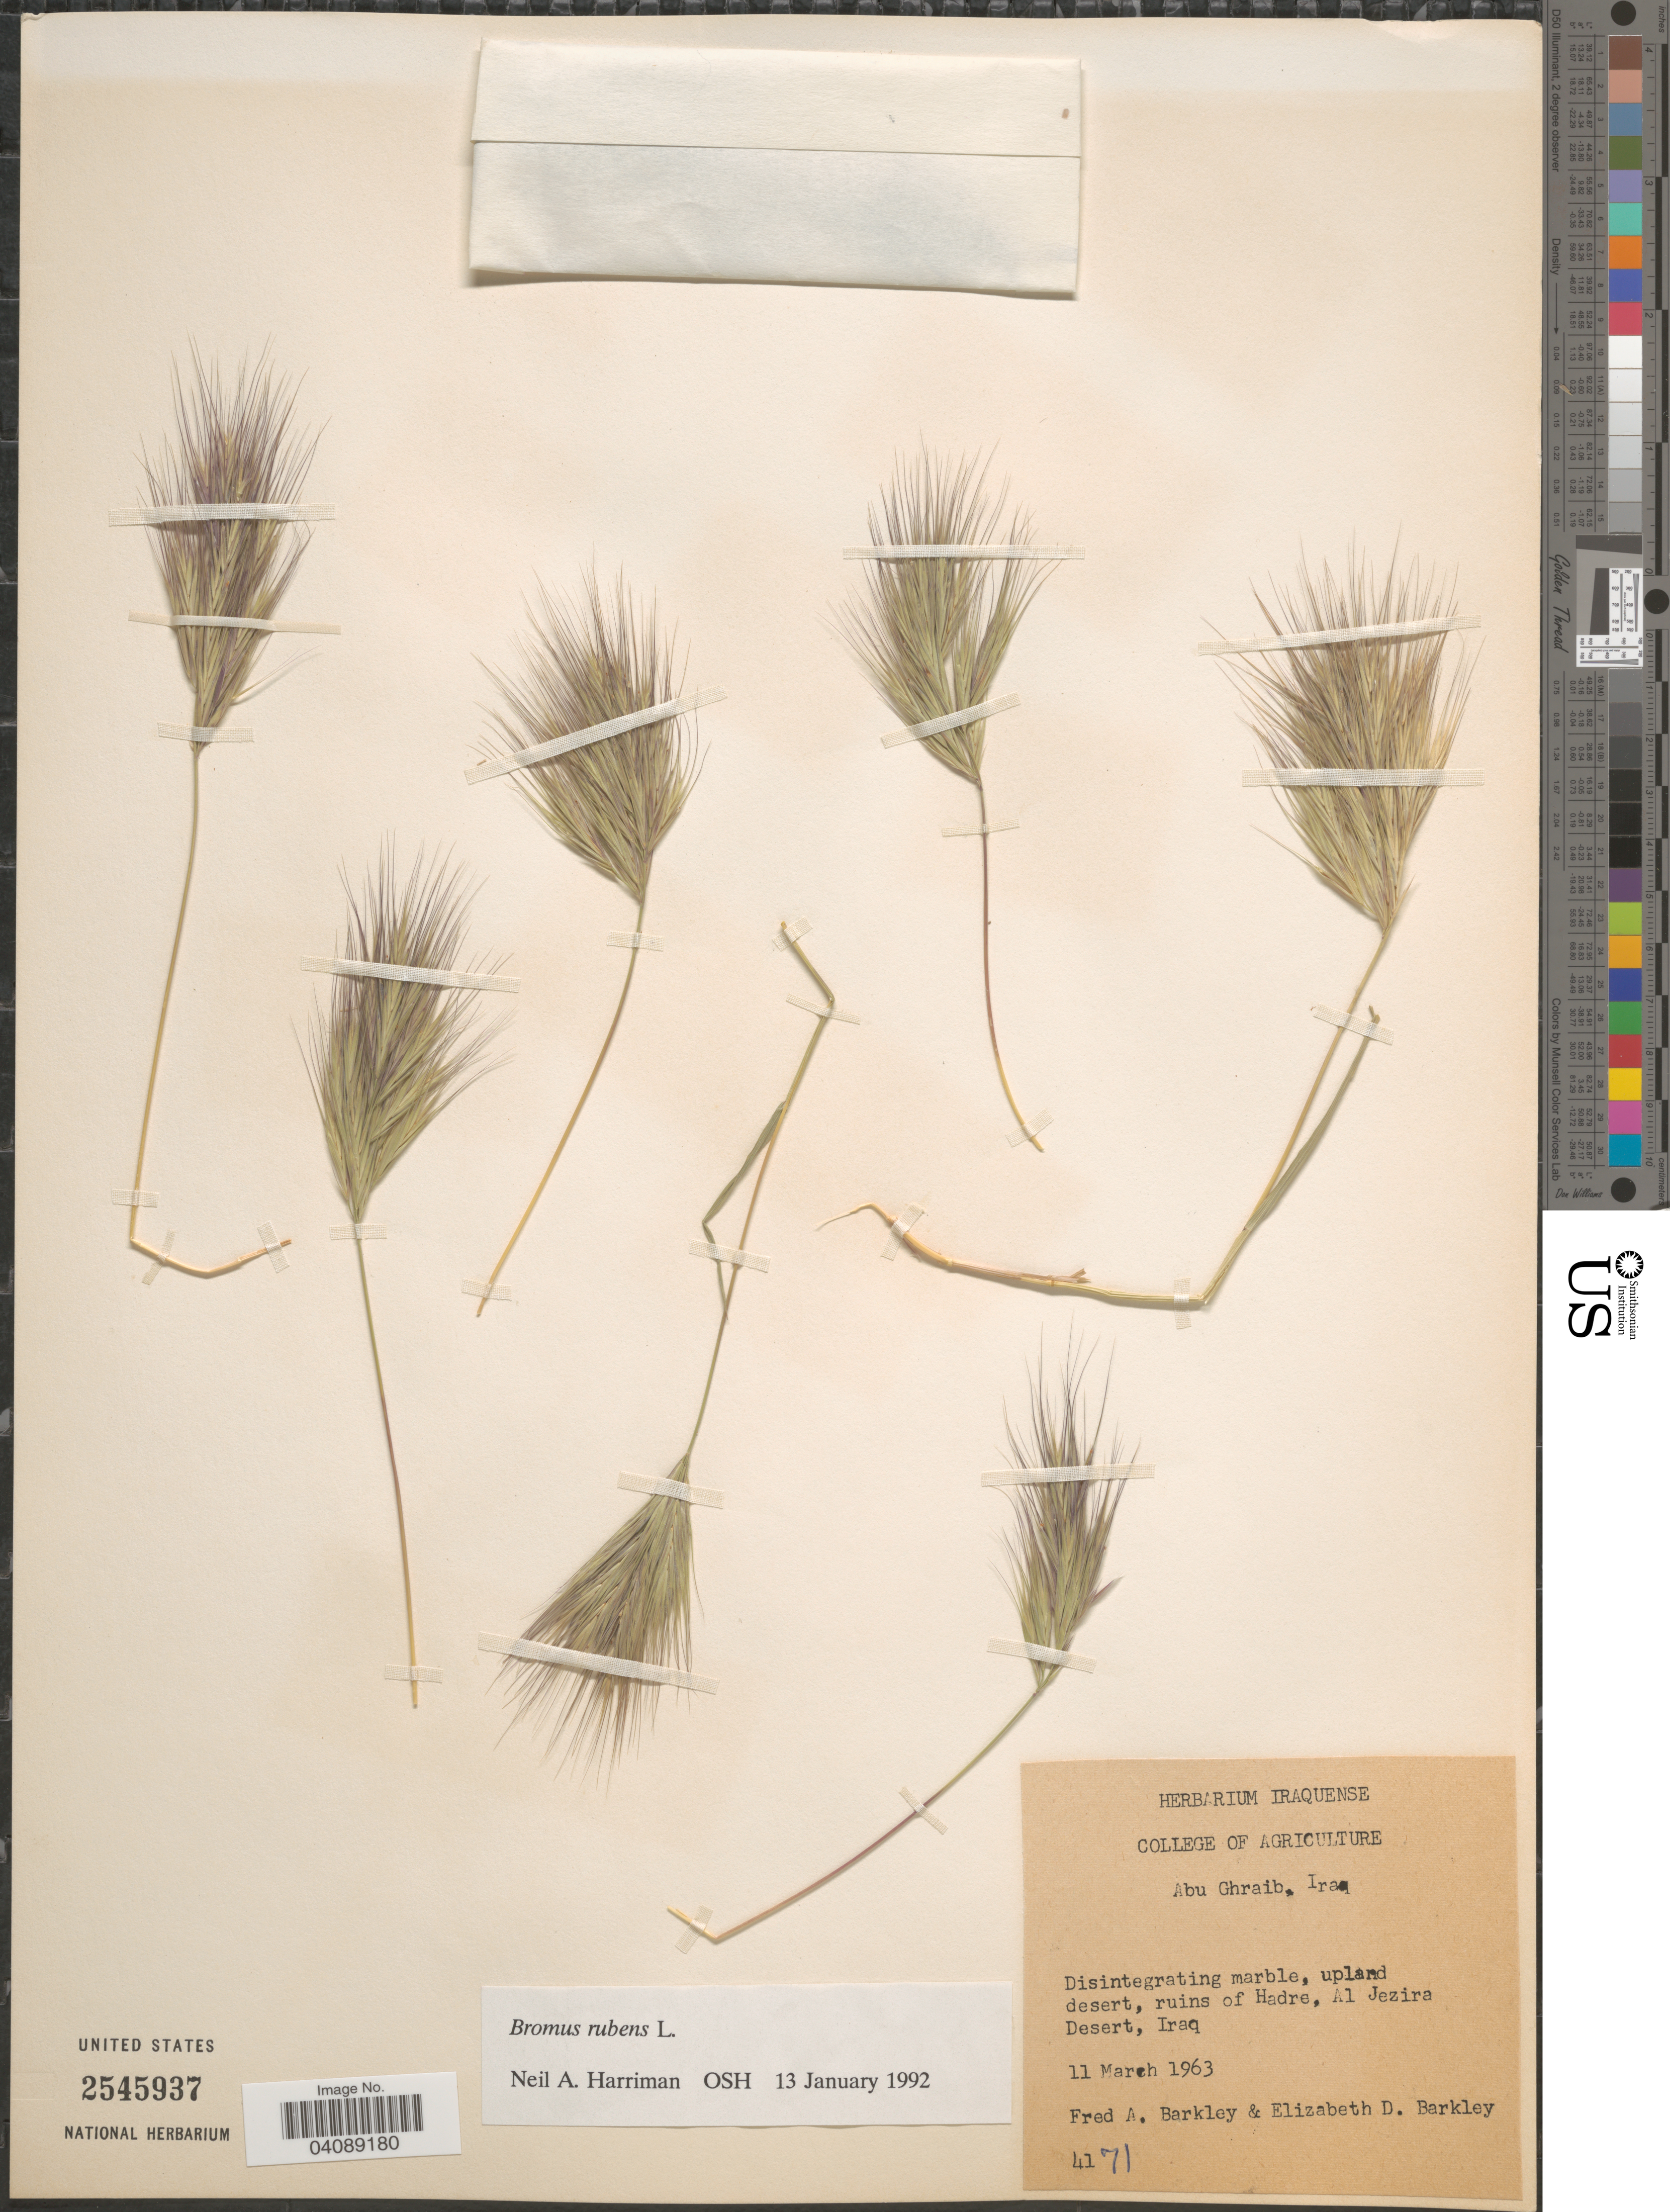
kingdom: Plantae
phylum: Tracheophyta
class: Liliopsida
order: Poales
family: Poaceae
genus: Bromus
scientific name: Bromus rubens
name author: L.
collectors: F. A. Barkley & E. D.Barkley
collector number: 4171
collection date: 1963-03-11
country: Iraq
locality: Abu Ghraib. Disintegrating marble, upland desert, ruins of Hadre, Al Jezira Desert.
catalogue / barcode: US 2545937